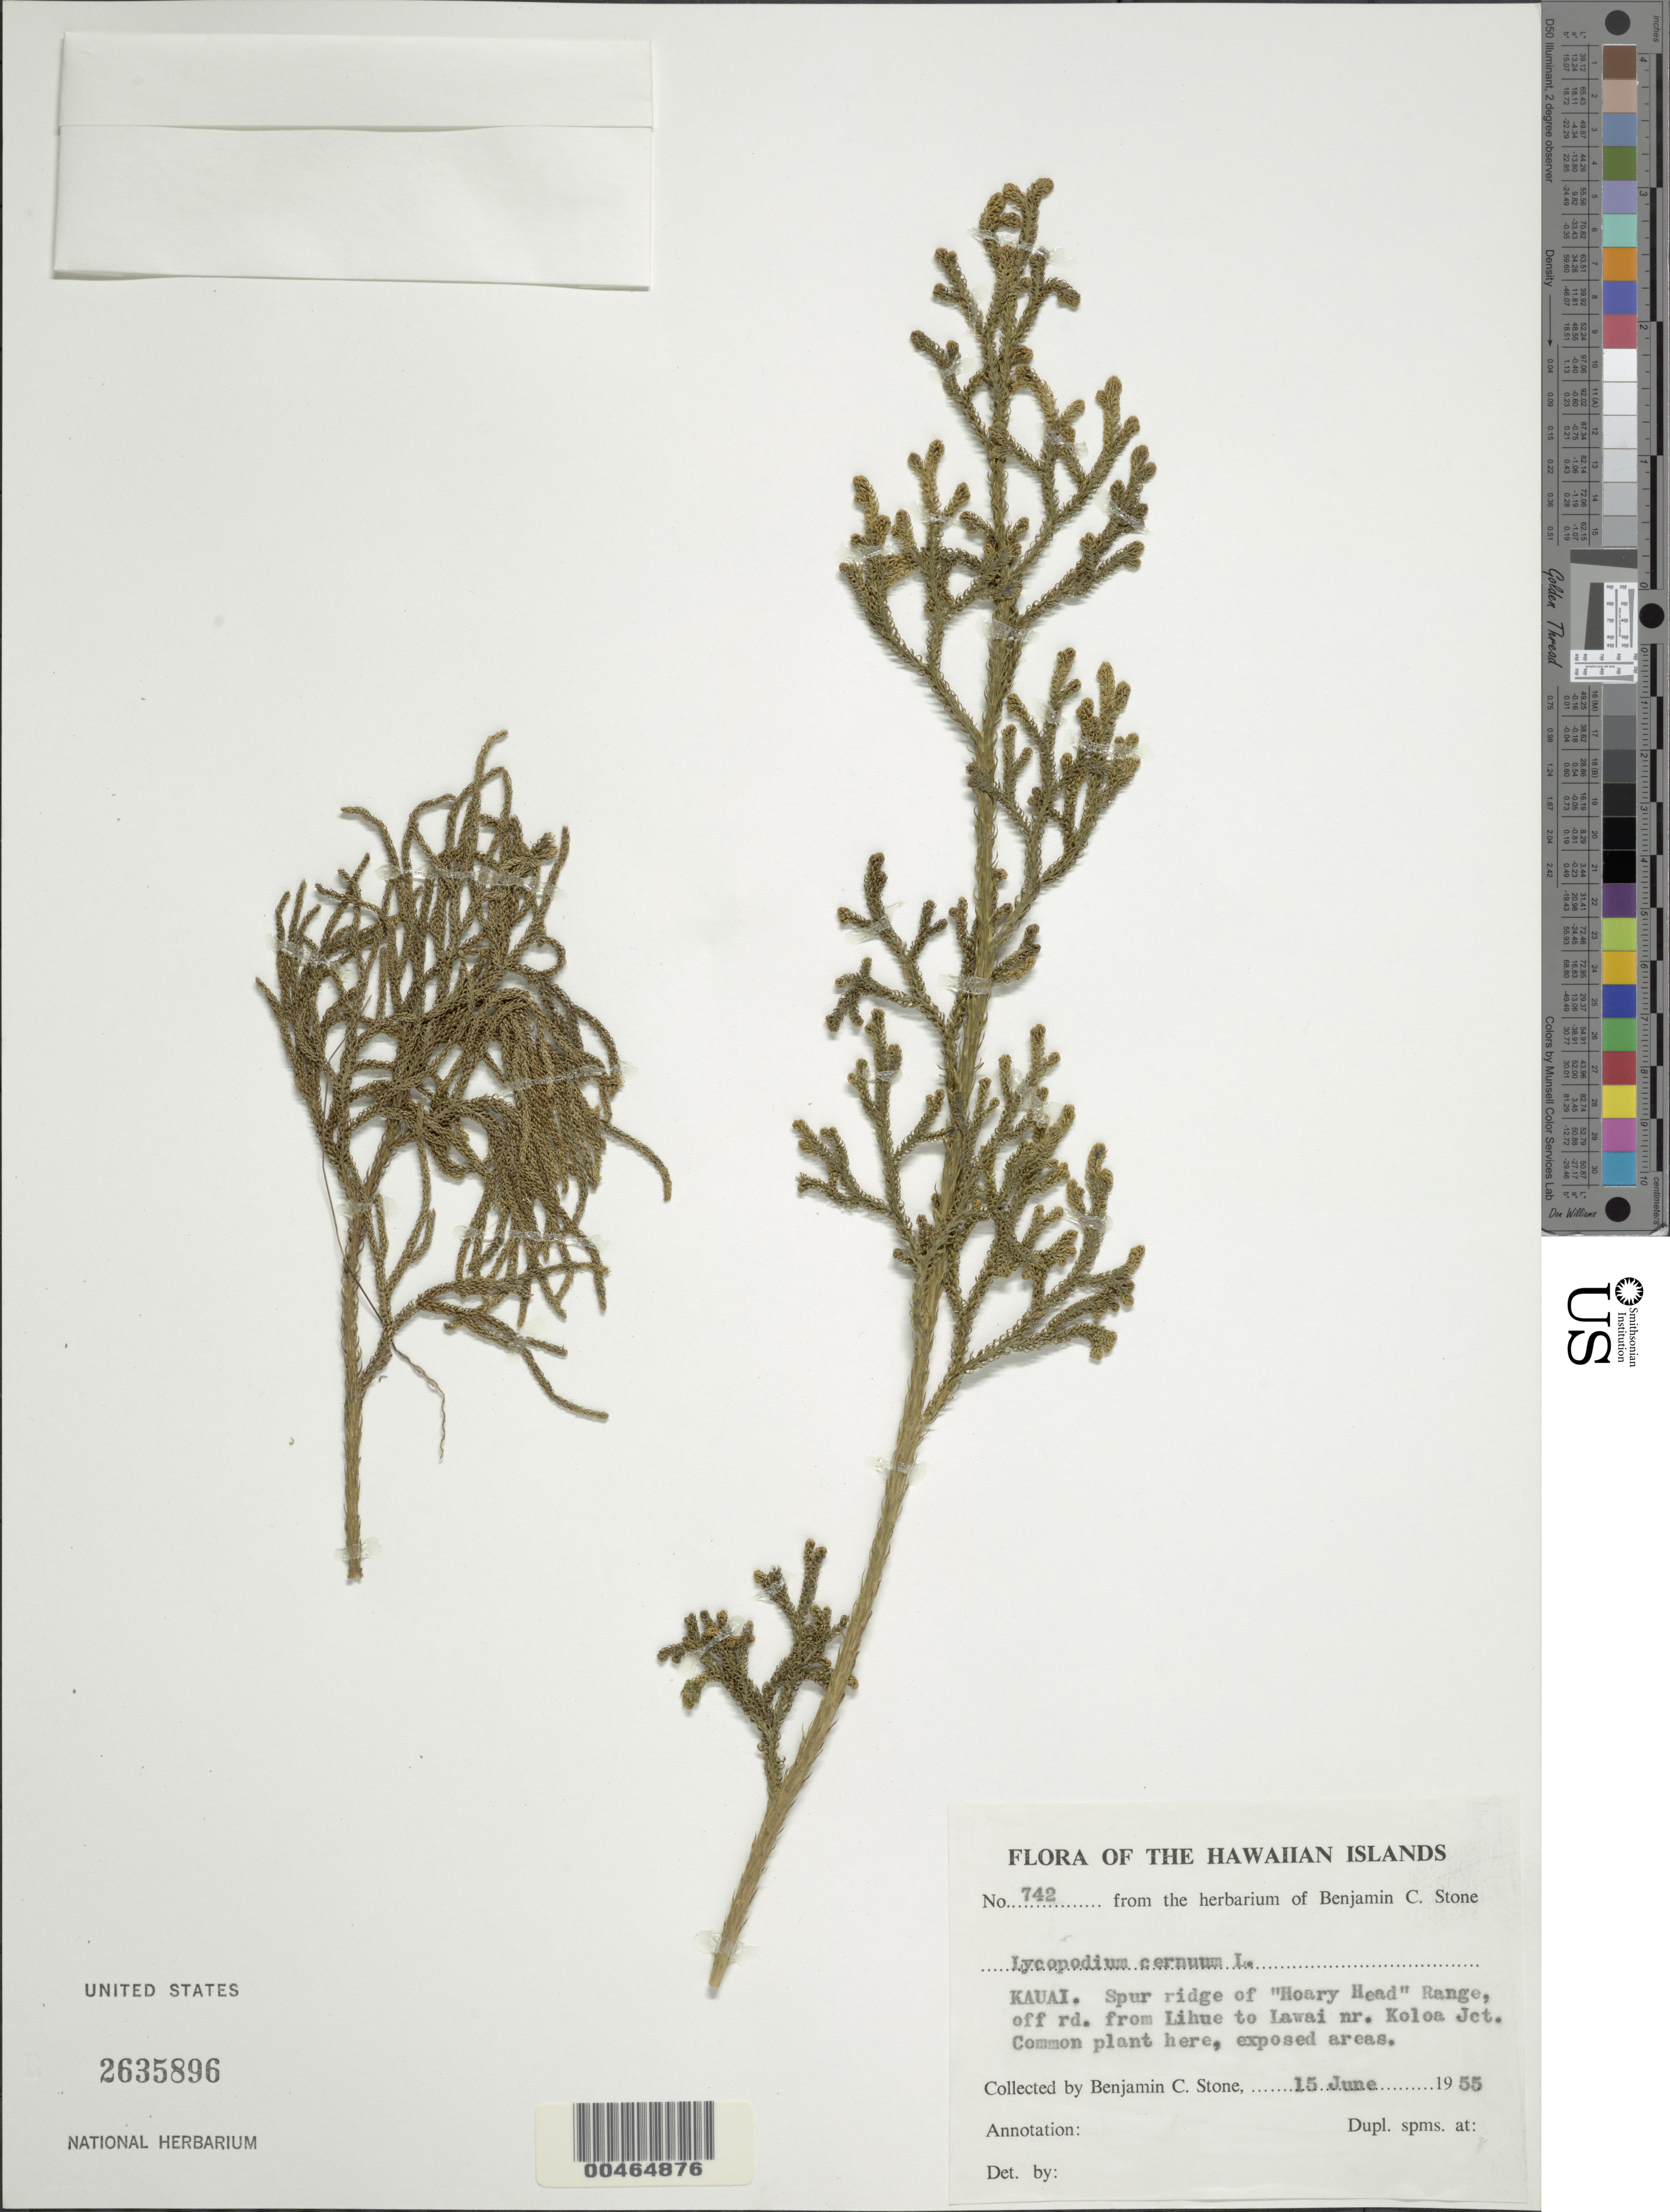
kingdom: Plantae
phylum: Tracheophyta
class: Lycopodiopsida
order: Lycopodiales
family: Lycopodiaceae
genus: Palhinhaea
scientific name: Palhinhaea cernua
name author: (L.) Vasc. & Franco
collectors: B. C. Stone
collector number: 742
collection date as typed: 15 Jun 1955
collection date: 1955-06-15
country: United States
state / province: Hawaii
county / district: Kauai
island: Kaua'i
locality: Kauai, spur ridge of Hoary Head Range, off road from Lihue to Lawai near Koloa Junction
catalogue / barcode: US 2635896